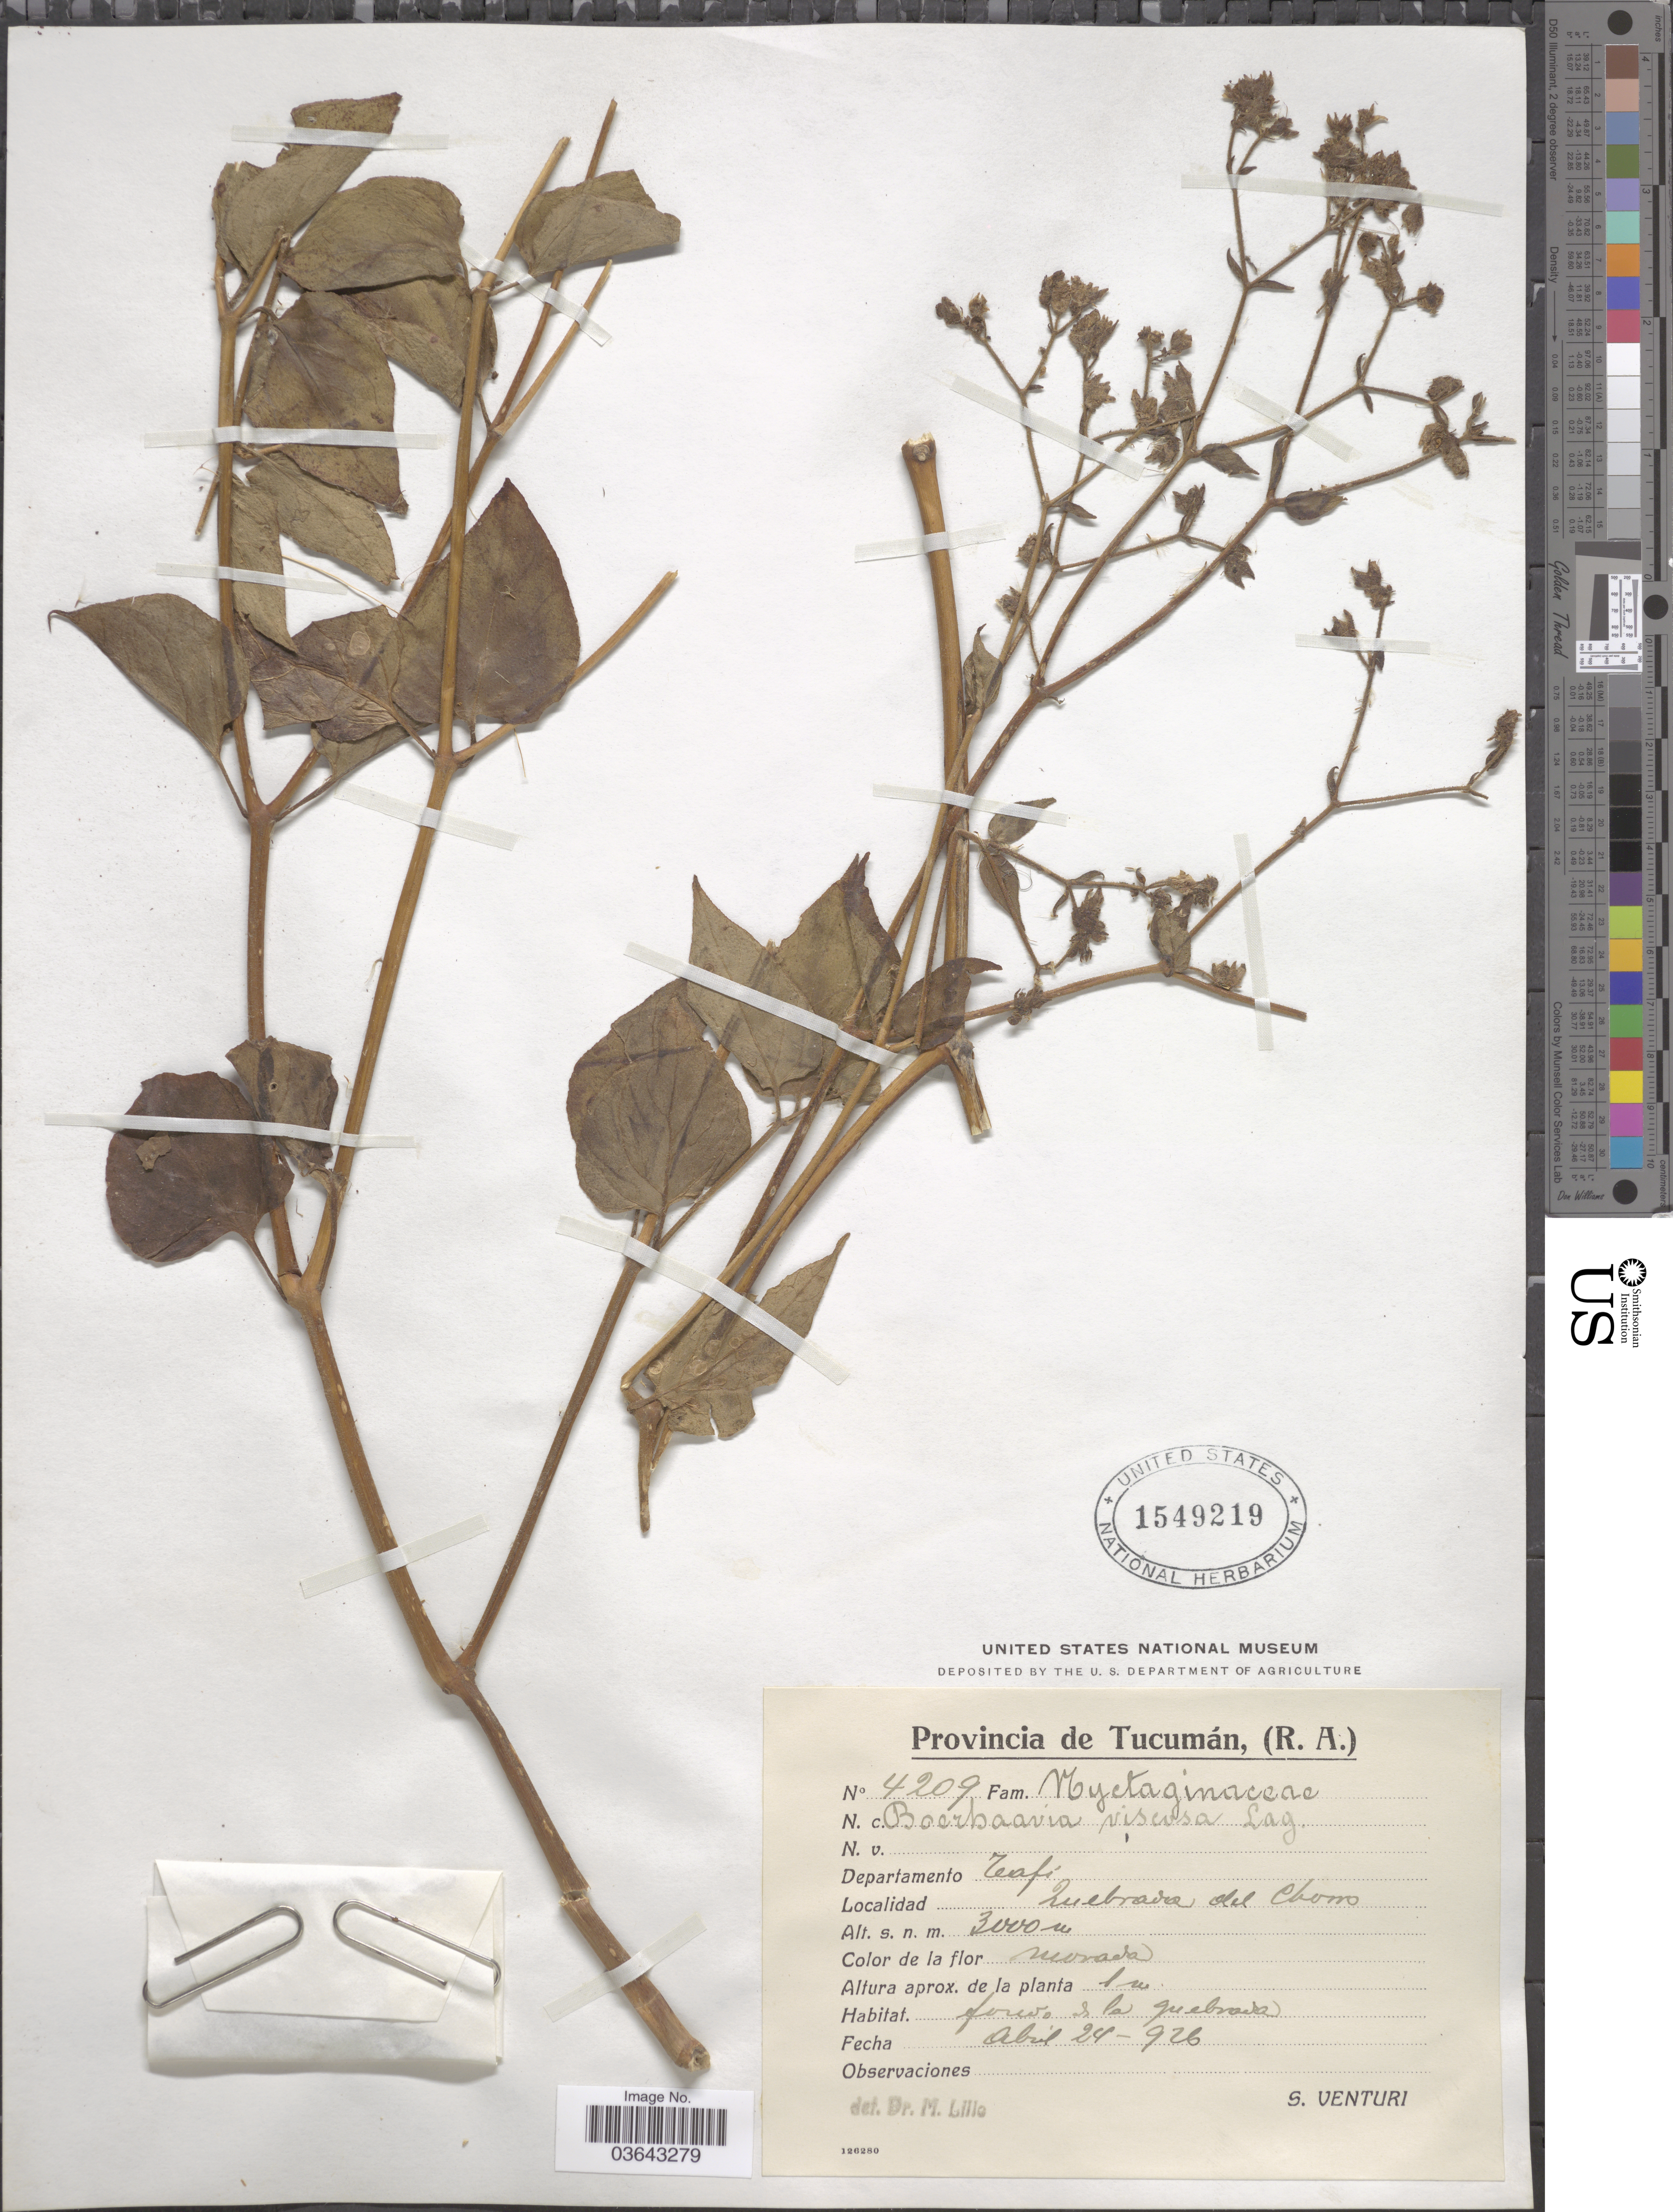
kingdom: Plantae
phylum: Tracheophyta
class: Magnoliopsida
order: Caryophyllales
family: Nyctaginaceae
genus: Boerhavia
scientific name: Boerhavia diffusa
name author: L.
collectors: S. Venturi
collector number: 4209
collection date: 1926-04-24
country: Argentina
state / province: Tucuman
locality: Departamento Tafi. Quebrada del Chorro.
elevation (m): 3000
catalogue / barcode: US 1549219